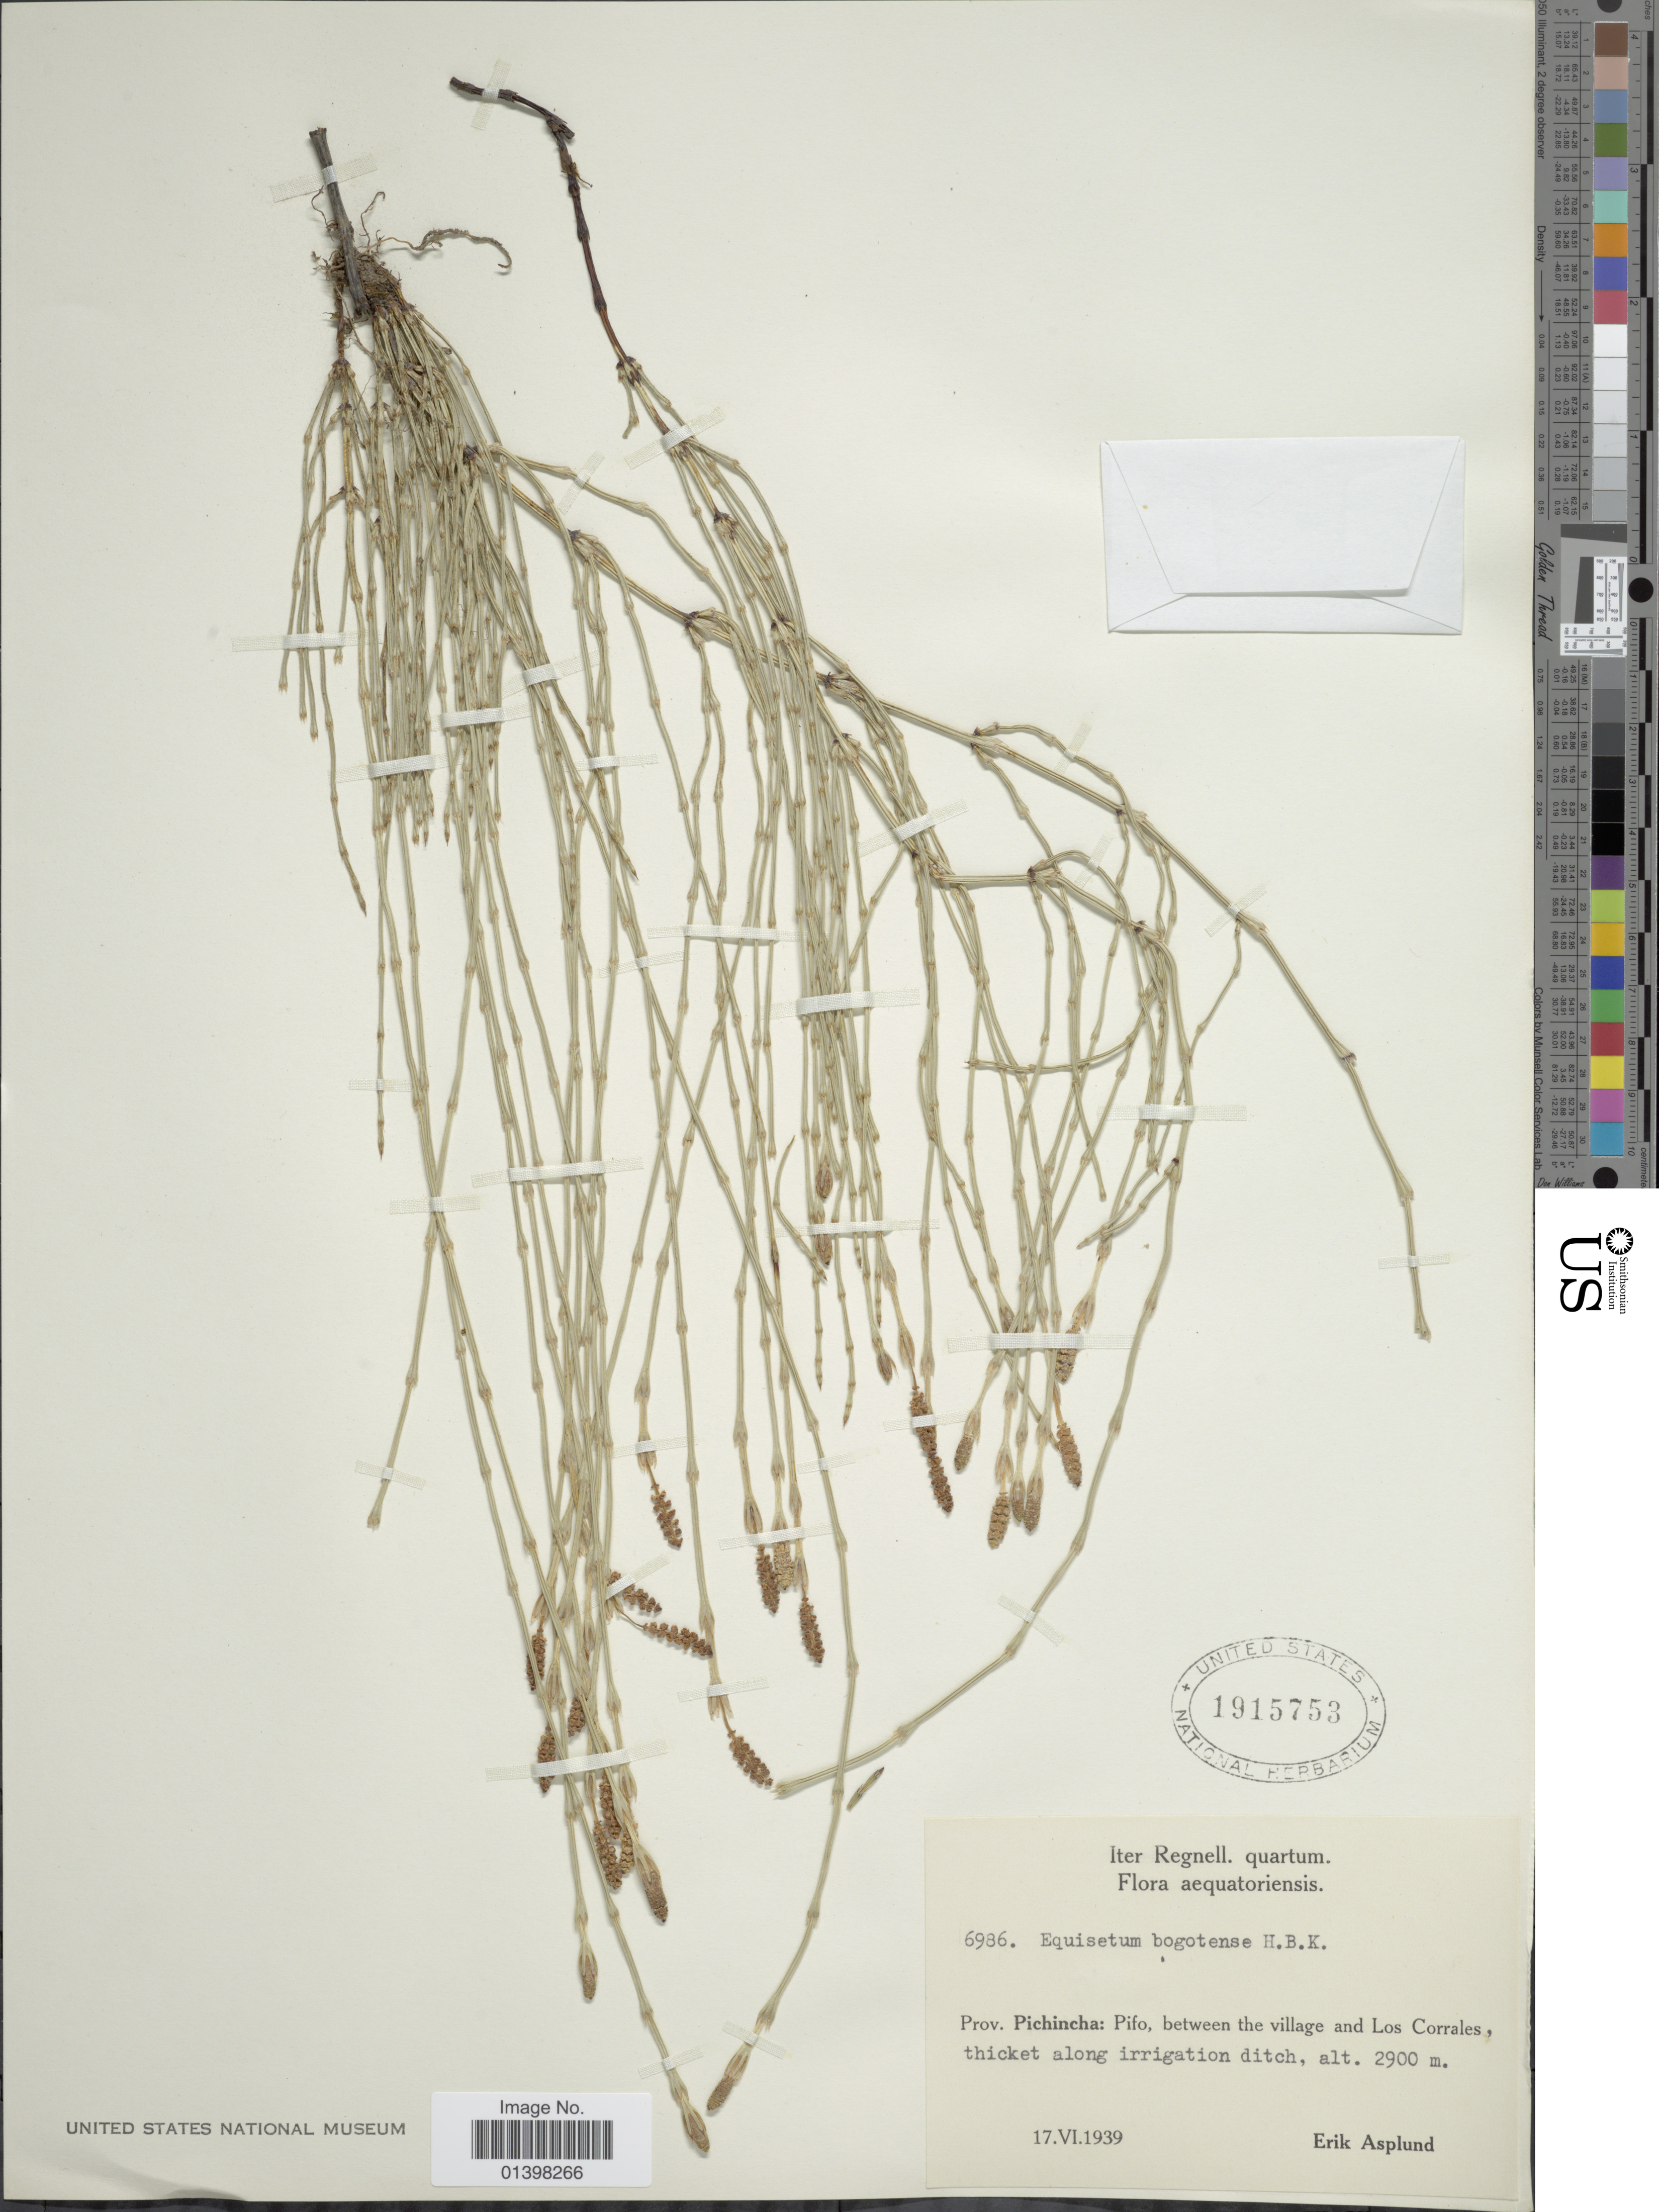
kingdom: Plantae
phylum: Tracheophyta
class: Polypodiopsida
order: Equisetales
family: Equisetaceae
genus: Equisetum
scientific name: Equisetum bogotense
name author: Kunth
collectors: E. Asplund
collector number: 6986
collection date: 1939-06-17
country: Ecuador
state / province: Pichincha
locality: Pifo, between the village and los Corrales, thicket along irrigation ditch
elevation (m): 2900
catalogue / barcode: US 1915753